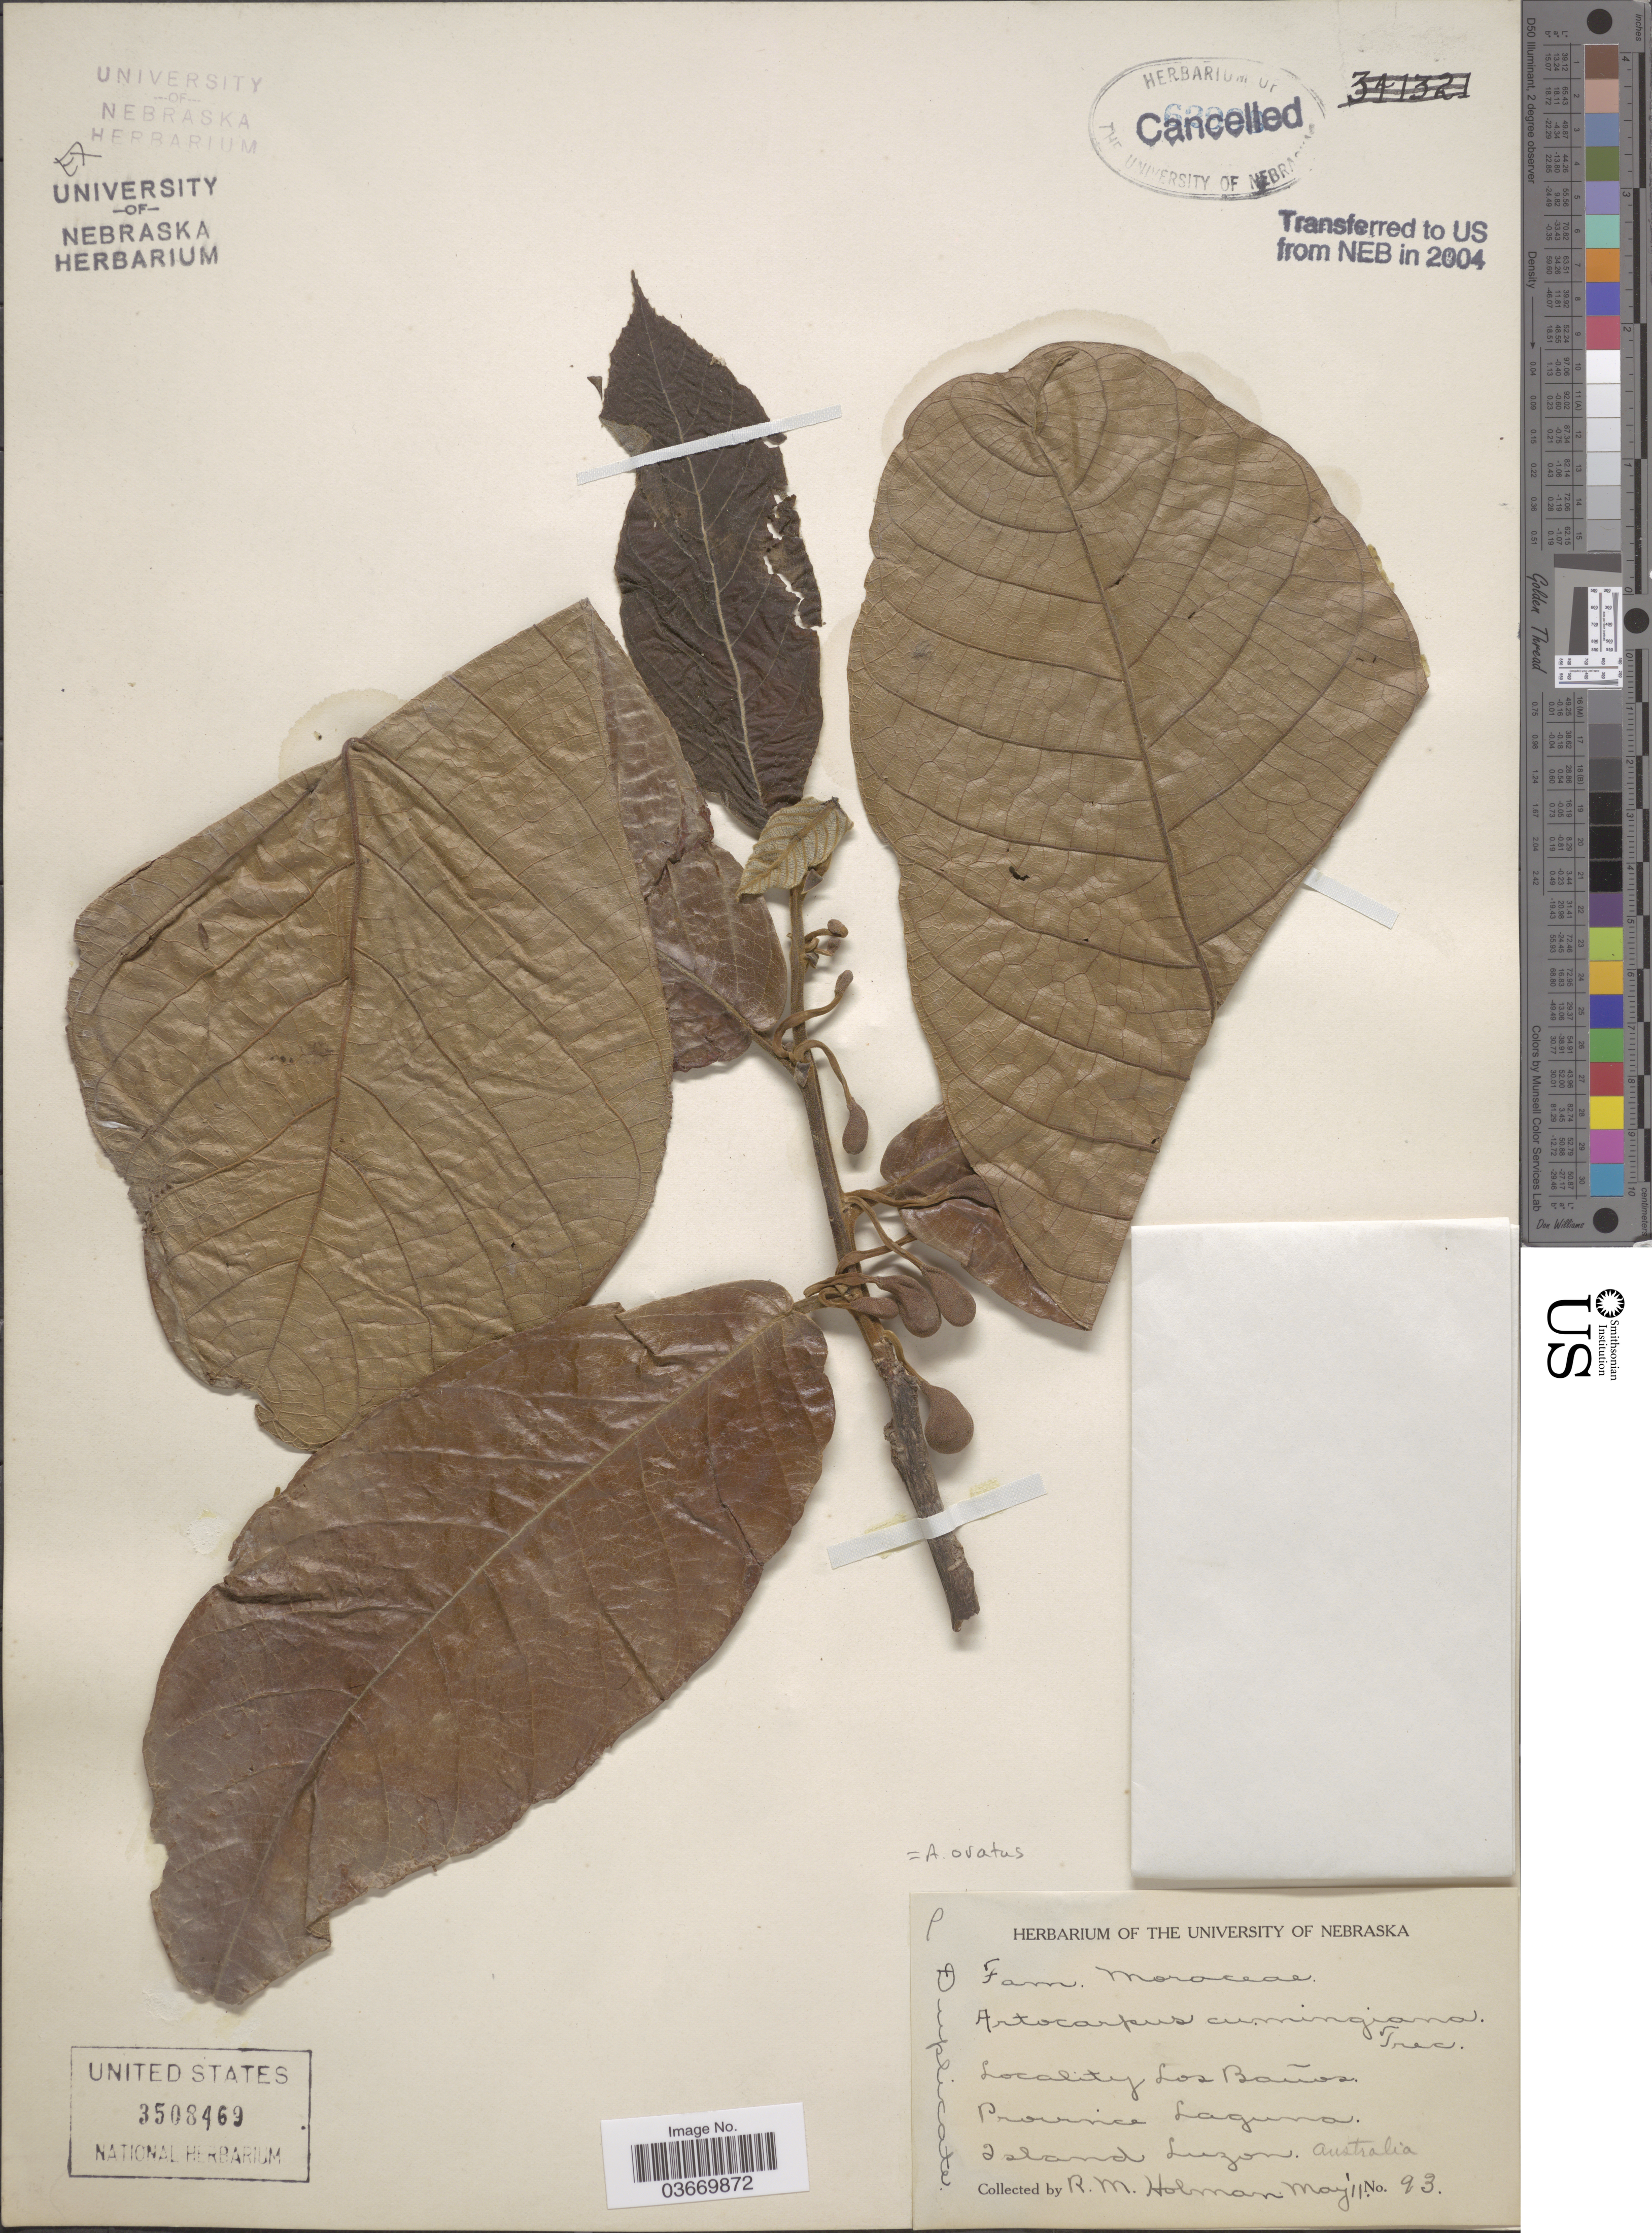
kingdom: Plantae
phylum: Tracheophyta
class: Magnoliopsida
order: Rosales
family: Moraceae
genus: Artocarpus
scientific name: Artocarpus ovatus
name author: Blanco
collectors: R. Holman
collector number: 93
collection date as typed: Transcribed d/m/y: /5/11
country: Philippines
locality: Los Baños. Province Laguna. Island Luzon.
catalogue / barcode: US 3508469